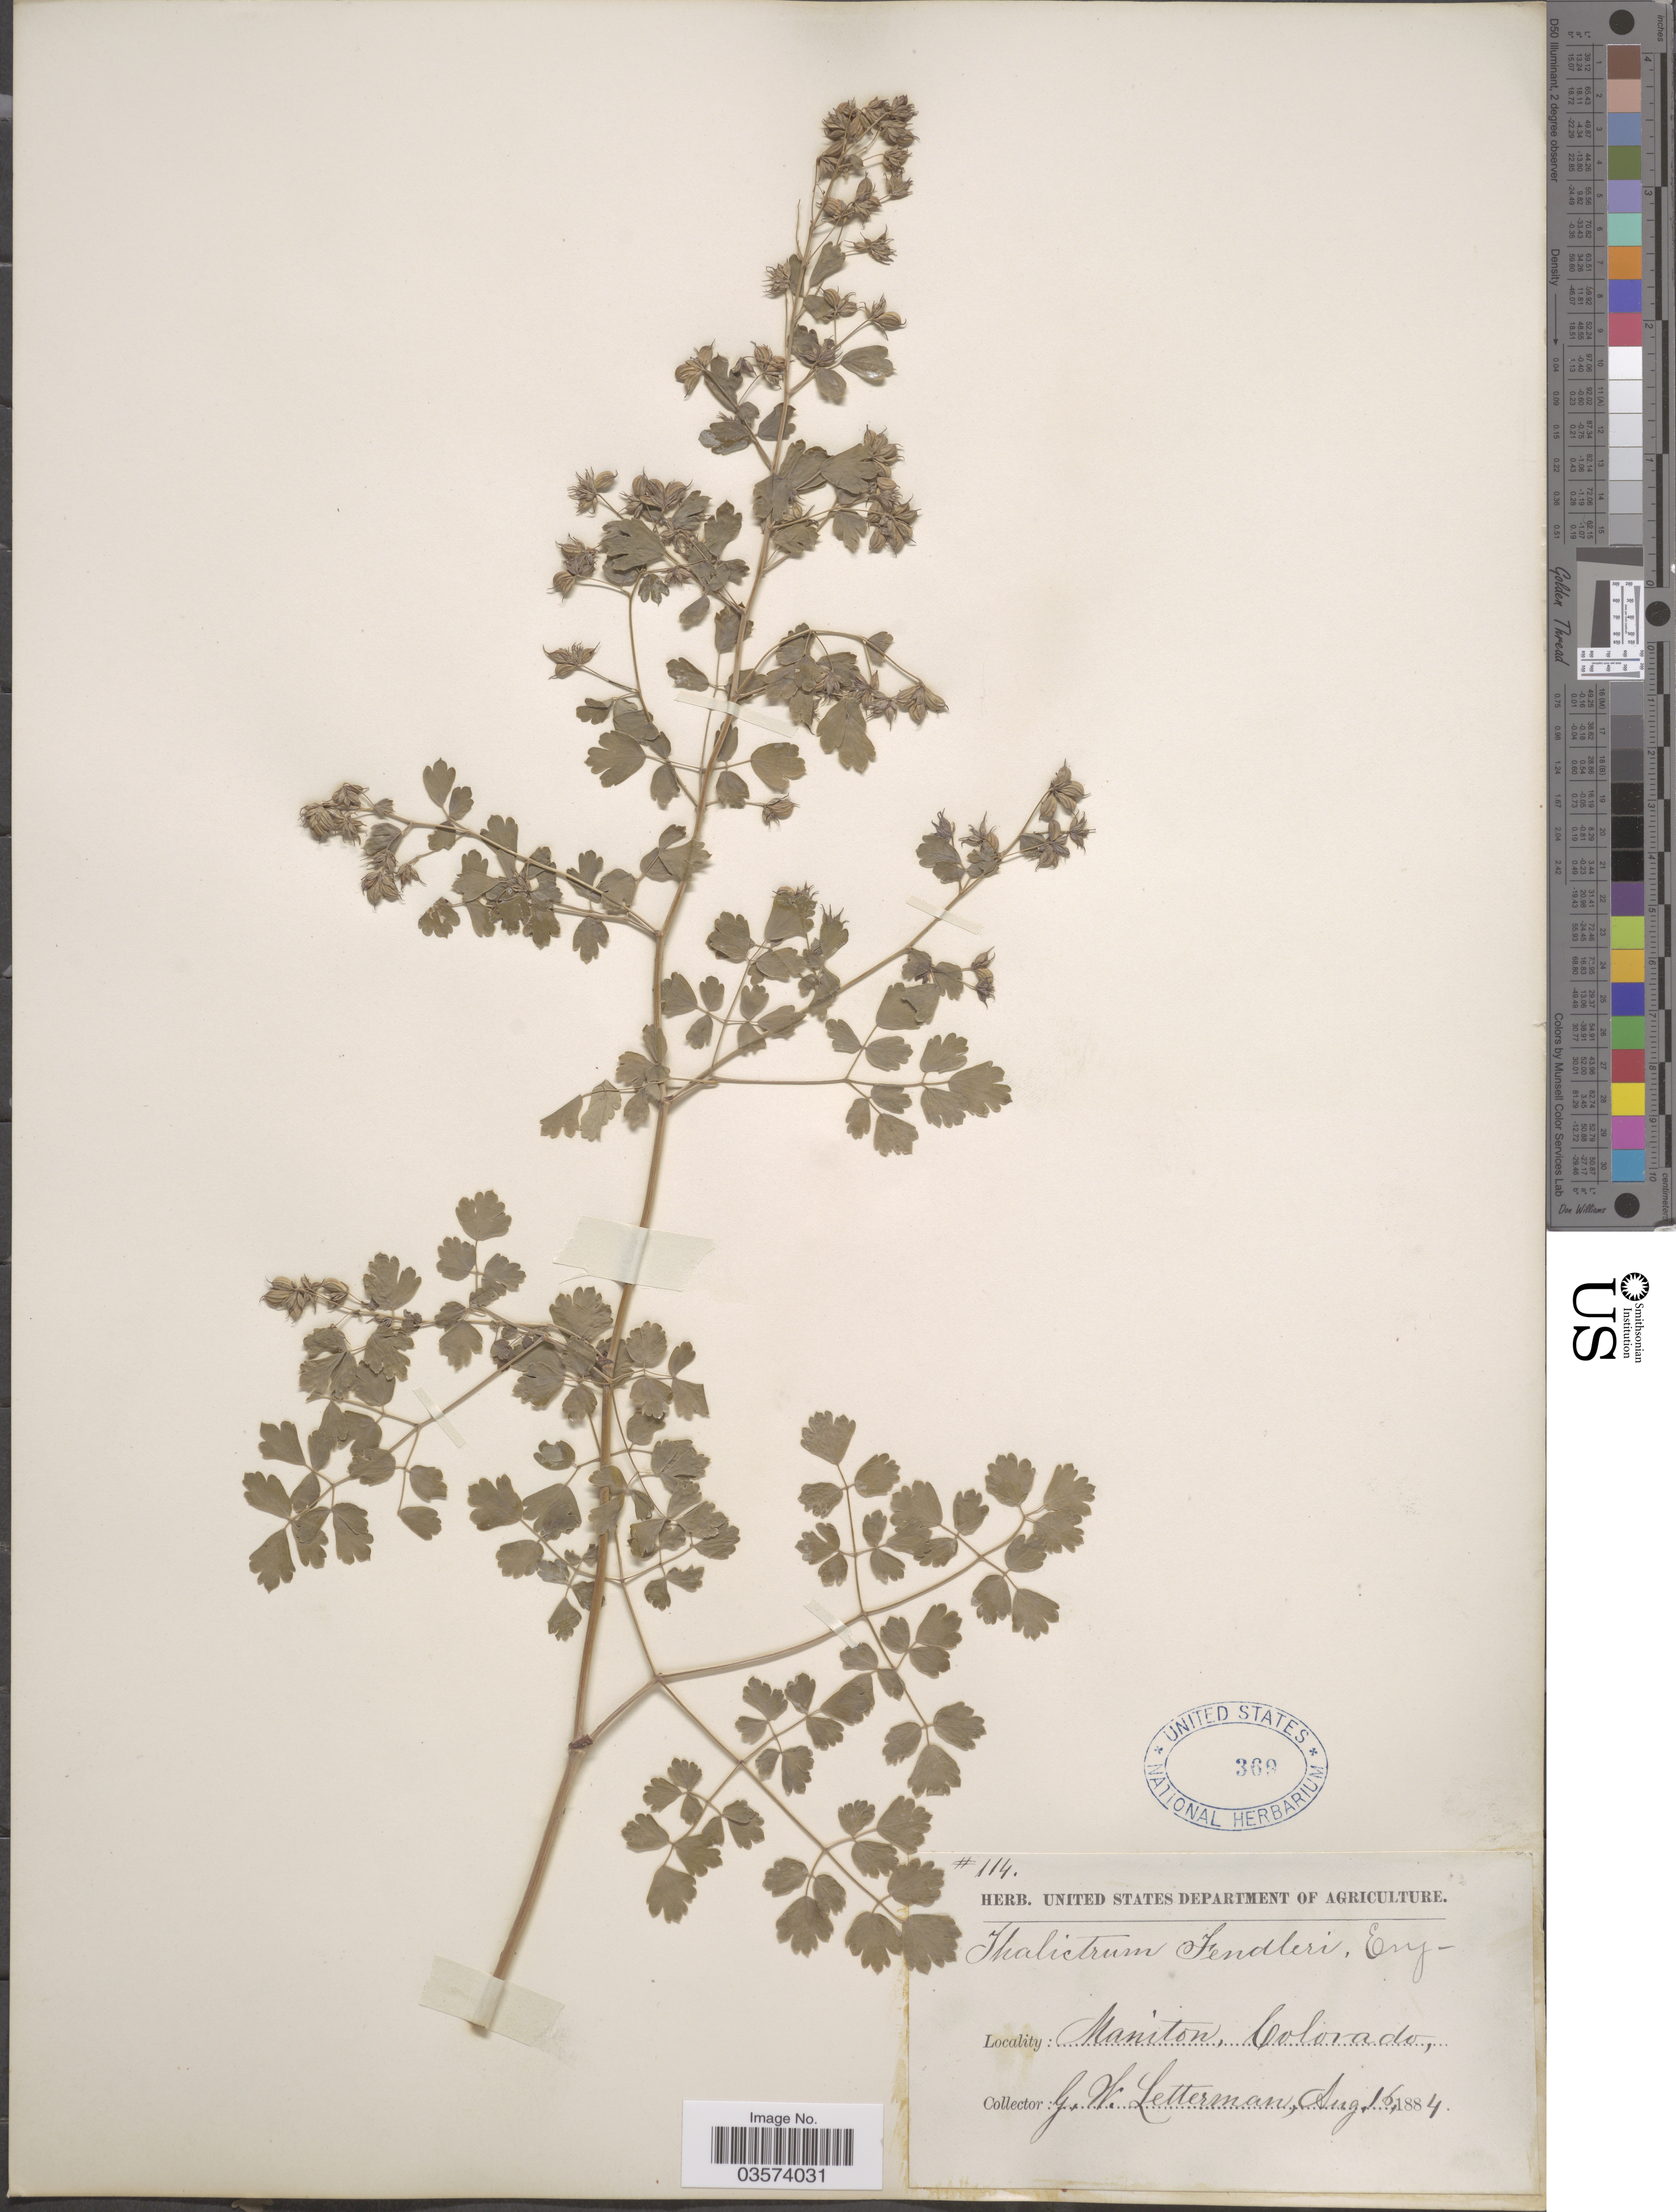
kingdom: Plantae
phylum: Tracheophyta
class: Magnoliopsida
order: Ranunculales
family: Ranunculaceae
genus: Thalictrum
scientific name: Thalictrum fendleri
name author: Engelm. ex A. Gray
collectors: G. W. Letterman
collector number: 114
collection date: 1884-08-16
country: United States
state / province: Colorado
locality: Manitow.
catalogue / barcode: US 369